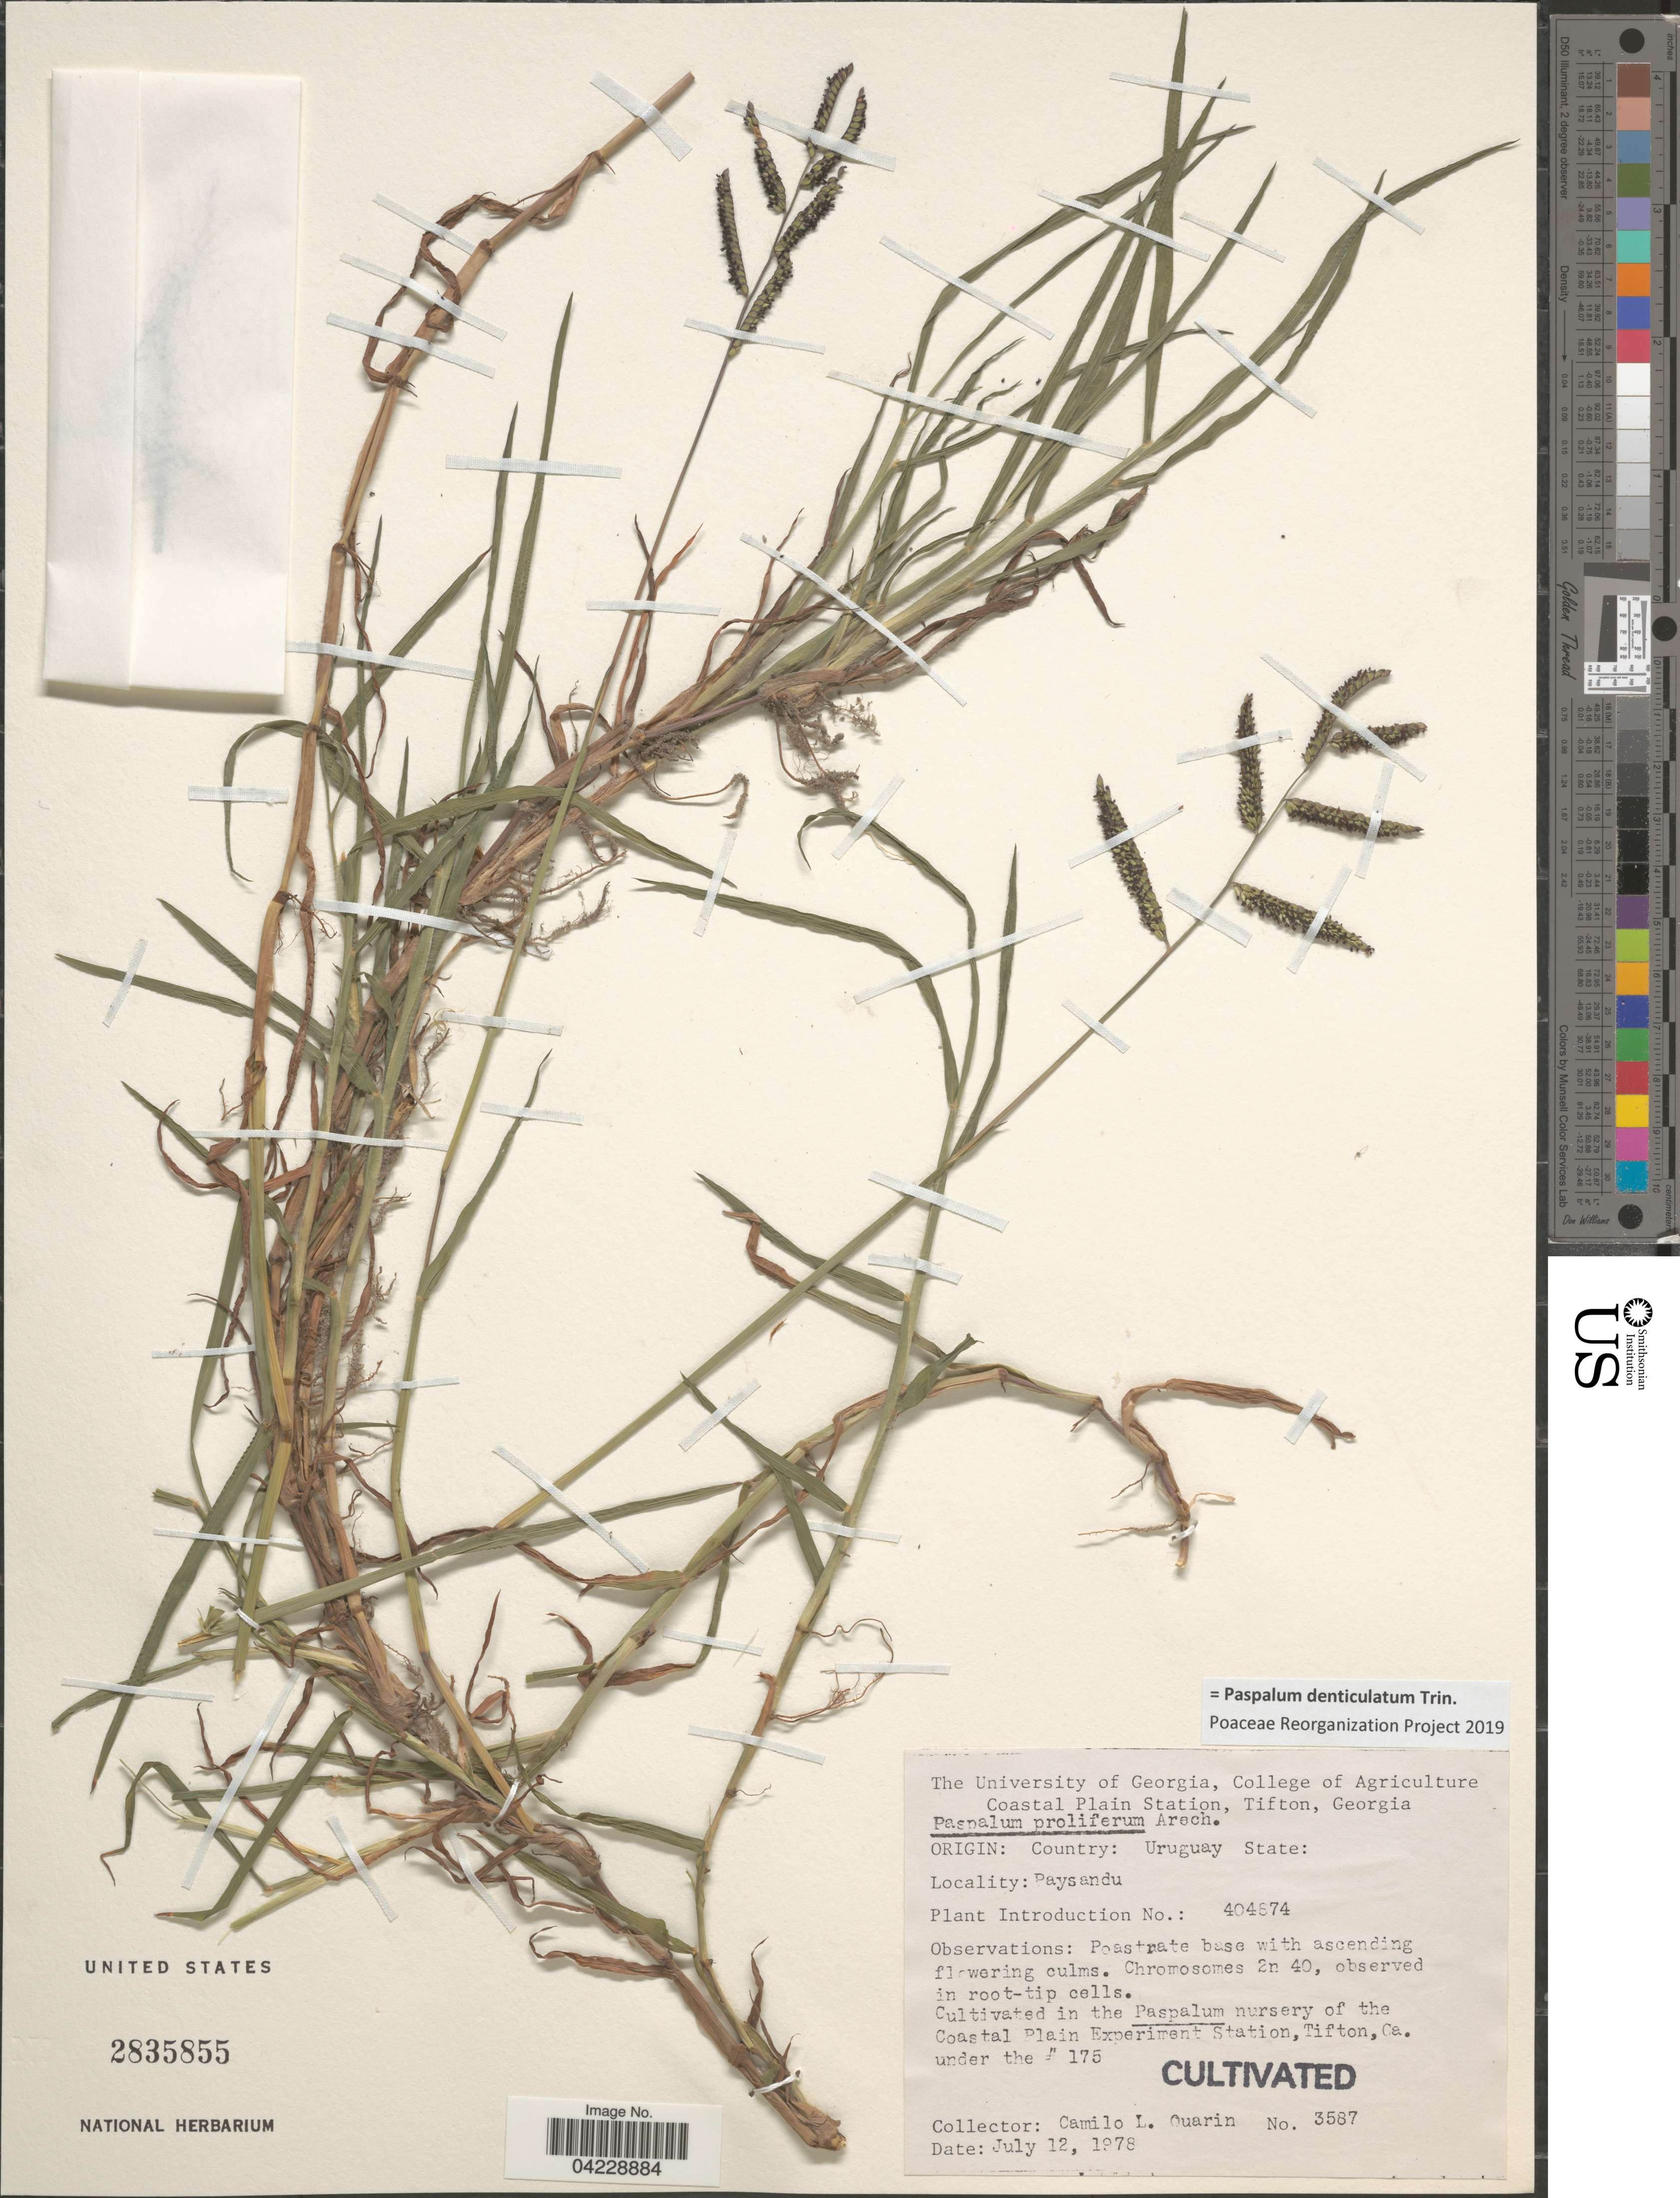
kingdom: Plantae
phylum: Tracheophyta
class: Liliopsida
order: Poales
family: Poaceae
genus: Paspalum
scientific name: Paspalum denticulatum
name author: Trin.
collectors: C. Quarin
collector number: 3587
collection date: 1978-07-12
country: United States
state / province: Georgia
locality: In the Paspalum nursery of the Coastal Plain Experiment Station, Tifton, under the # 175.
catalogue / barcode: US 2835855